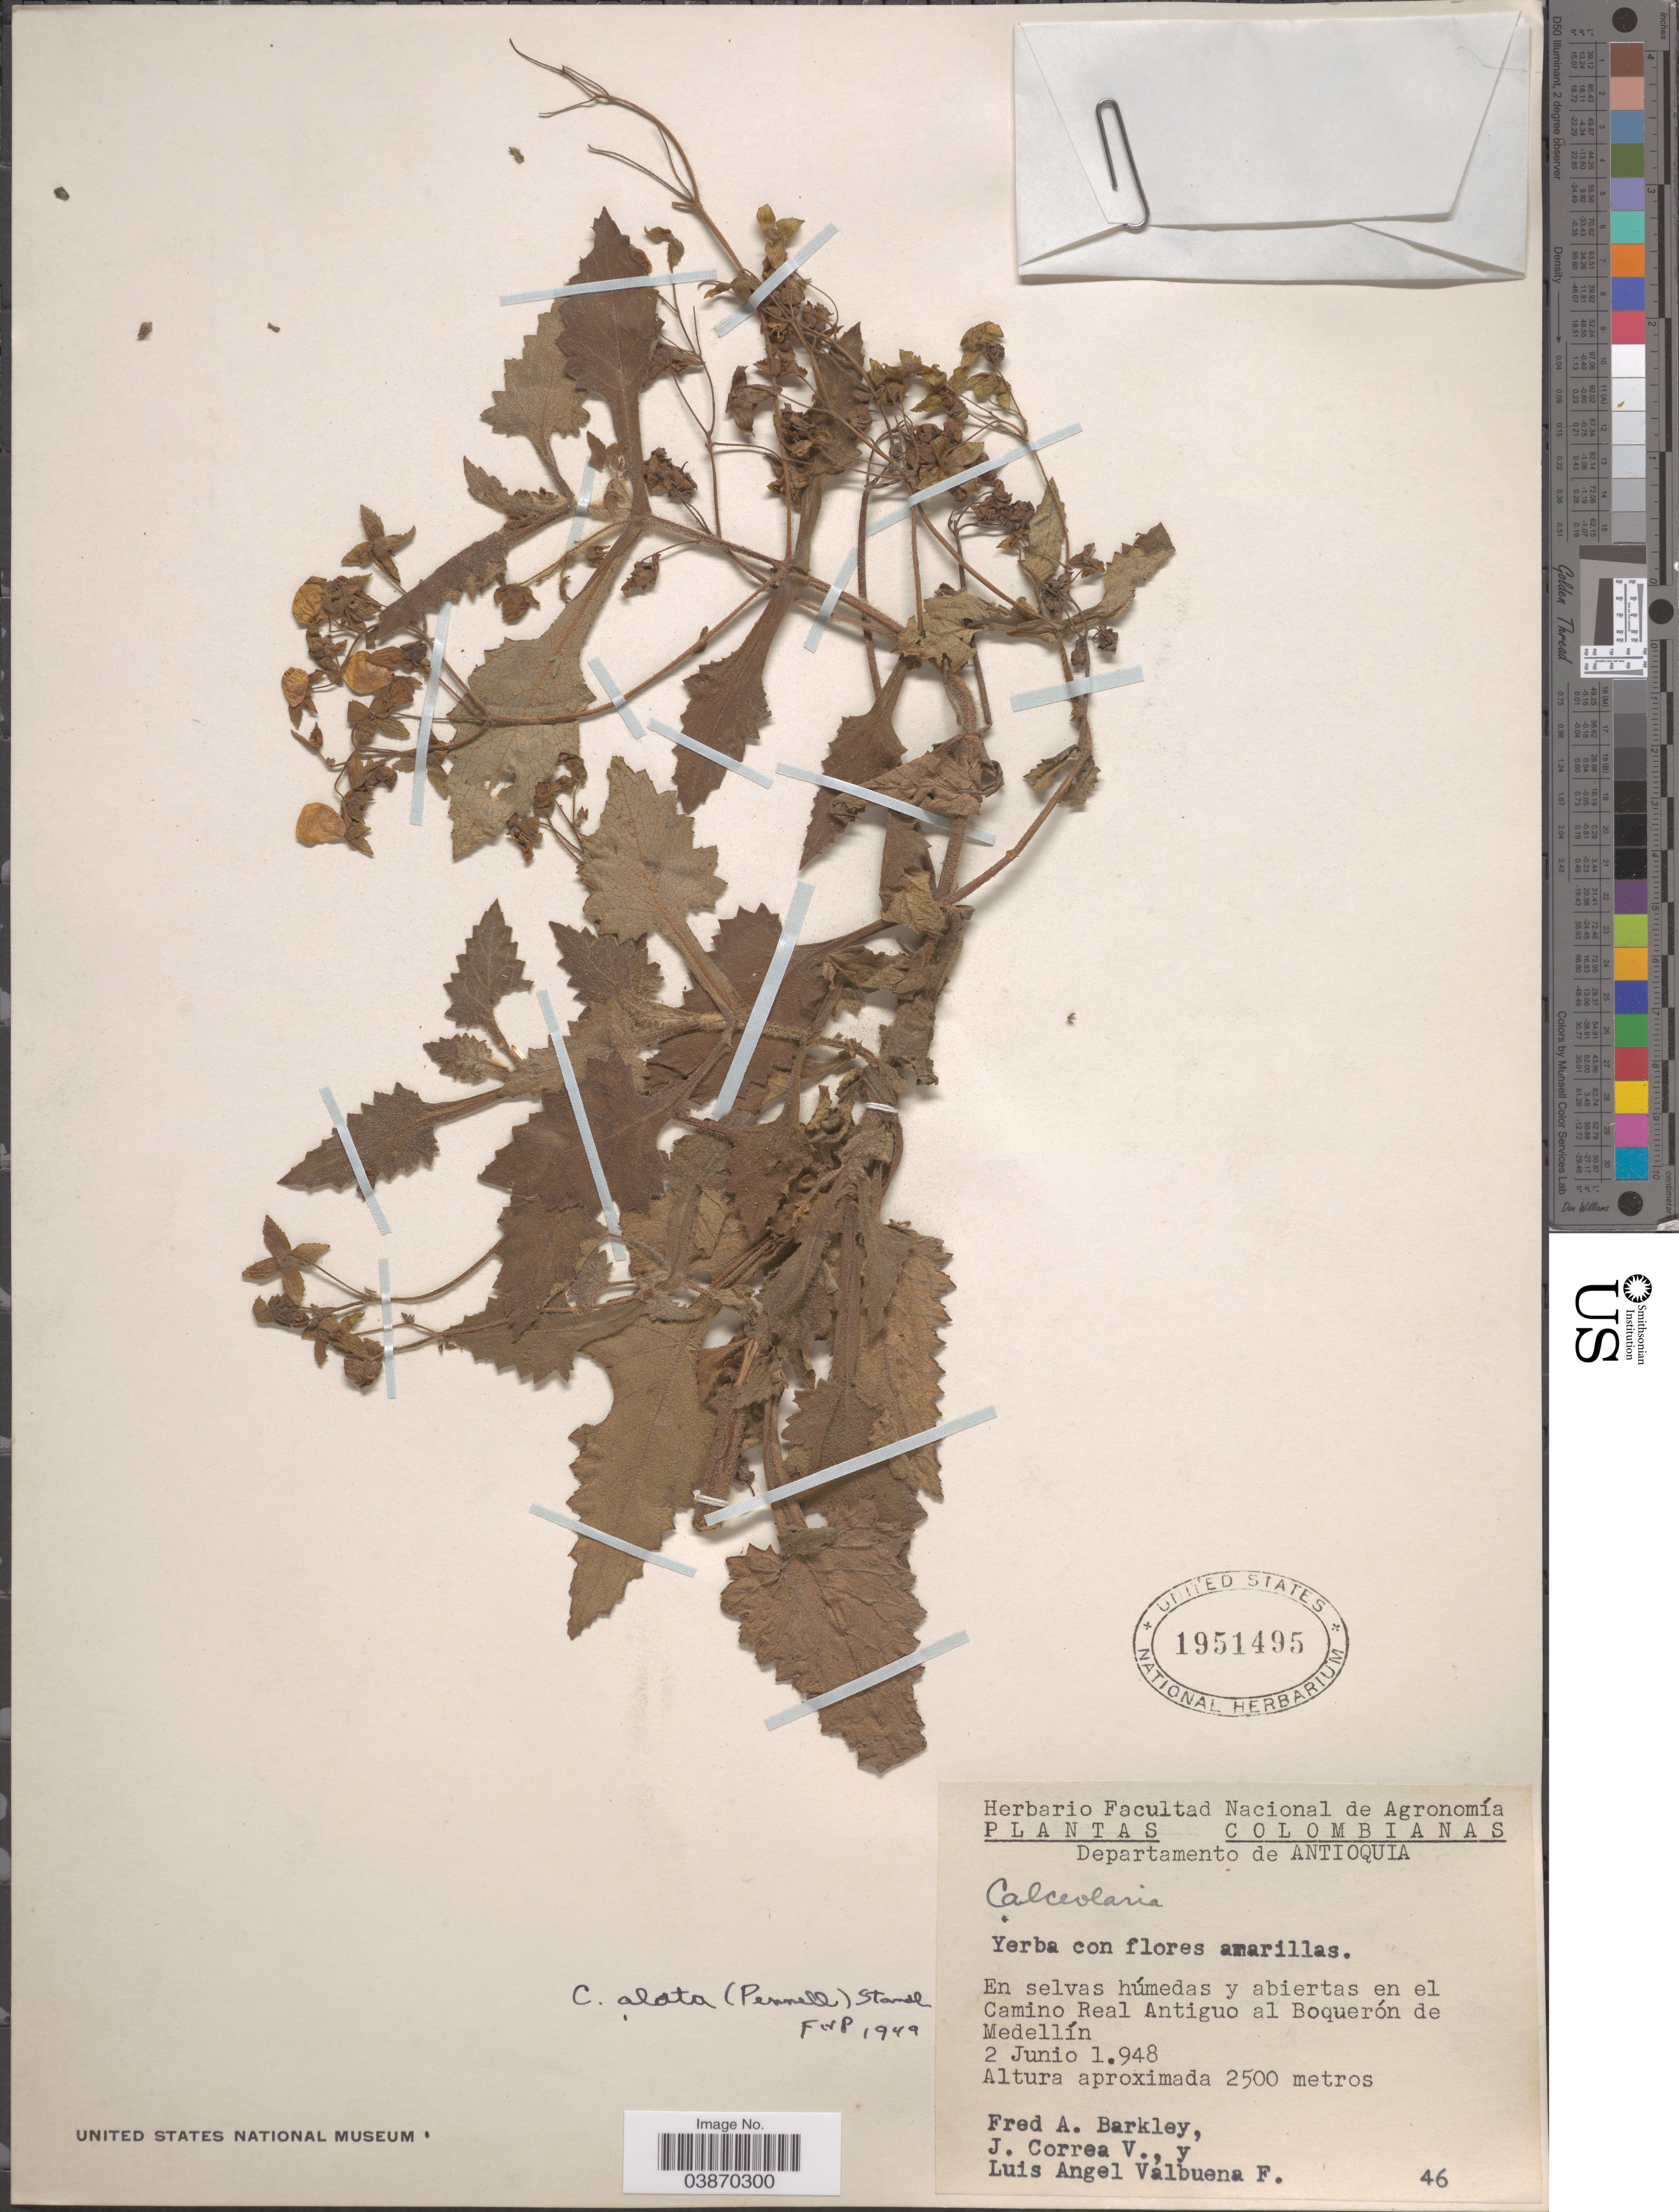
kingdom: Plantae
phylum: Tracheophyta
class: Magnoliopsida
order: Lamiales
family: Calceolariaceae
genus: Calceolaria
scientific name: Calceolaria alata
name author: (Pennell) Pennell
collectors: F. A. Barkley, J. Correa V. & L. Valbuena F.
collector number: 46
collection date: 1948-06-02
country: Colombia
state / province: Antioquia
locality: Departamento de Antioquia. En el Camino Real Antiguo al Boquerón de Medellín.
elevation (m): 2500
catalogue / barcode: US 1951495